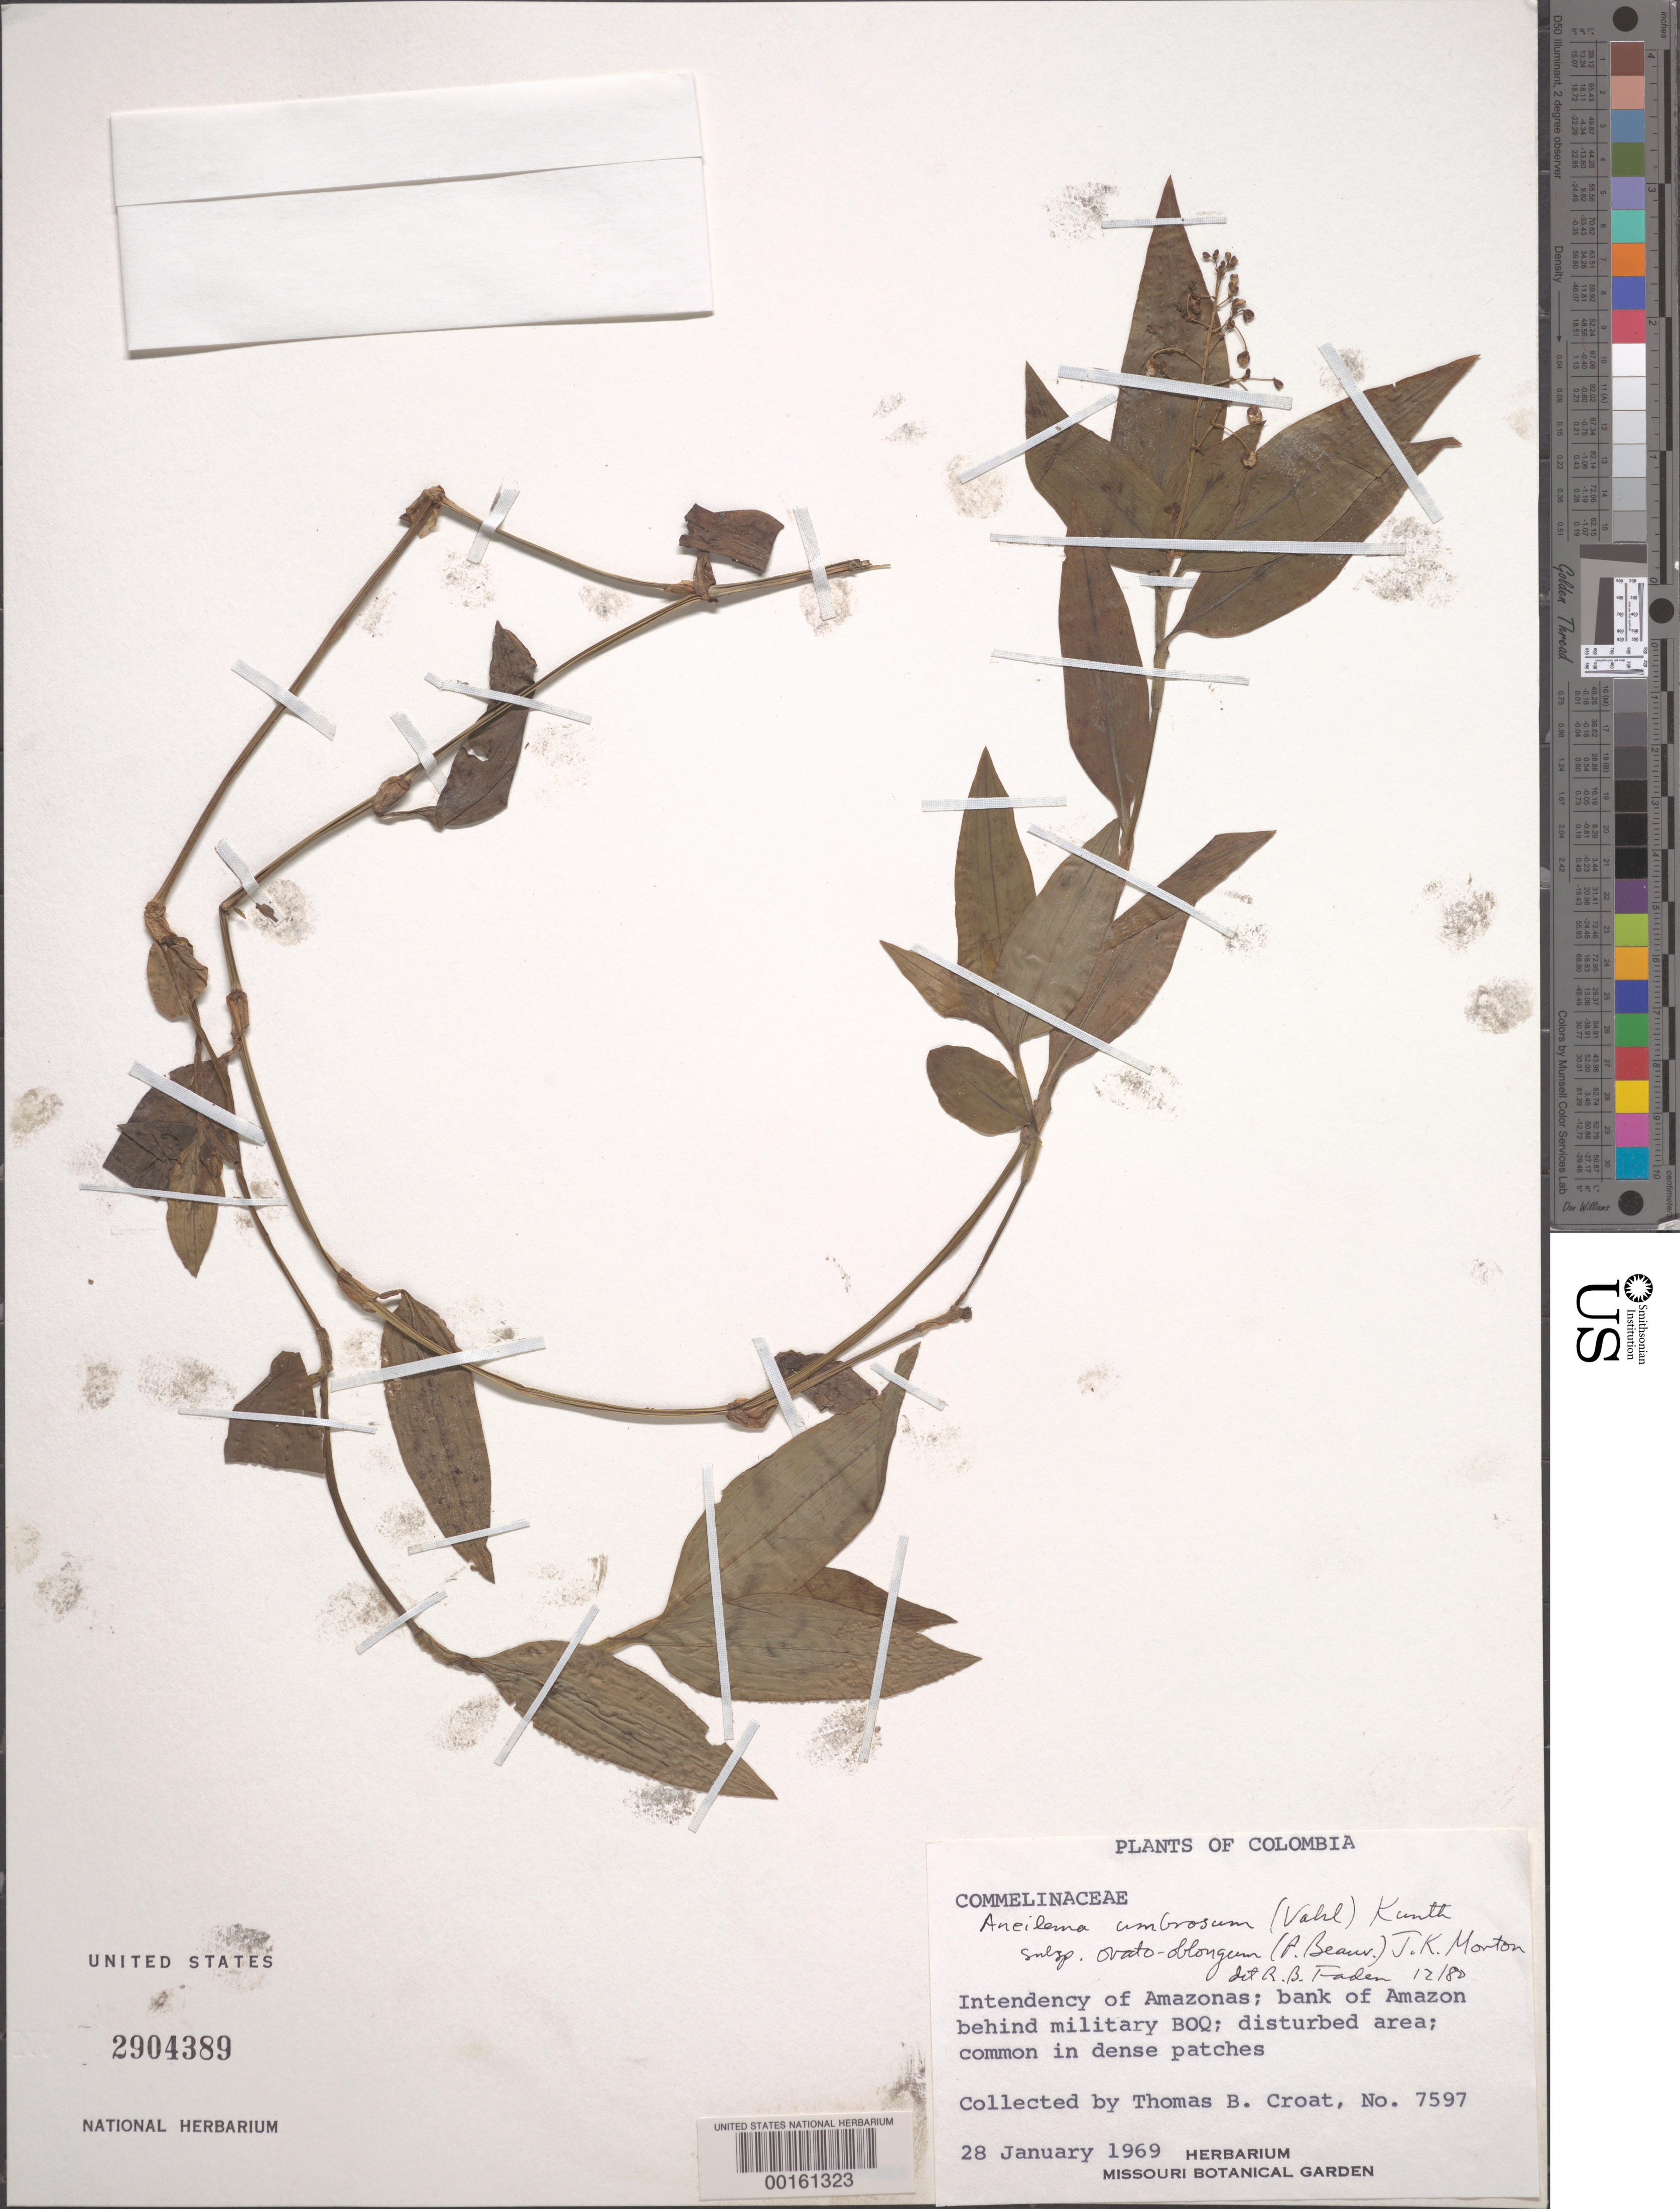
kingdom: Plantae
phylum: Tracheophyta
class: Liliopsida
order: Commelinales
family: Commelinaceae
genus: Aneilema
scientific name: Aneilema umbrosum subsp. ovato-oblongum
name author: (P. Beauv.) J.K. Morton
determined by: Faden, Robert B., (US), Smithsonian Institution - National Museum of Natural History (UNITED STATES)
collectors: T. B. Croat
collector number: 7597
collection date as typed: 28 Jan 1969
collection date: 1969-01-28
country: Colombia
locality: Amazonas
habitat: Disturbed area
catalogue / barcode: US 2904389